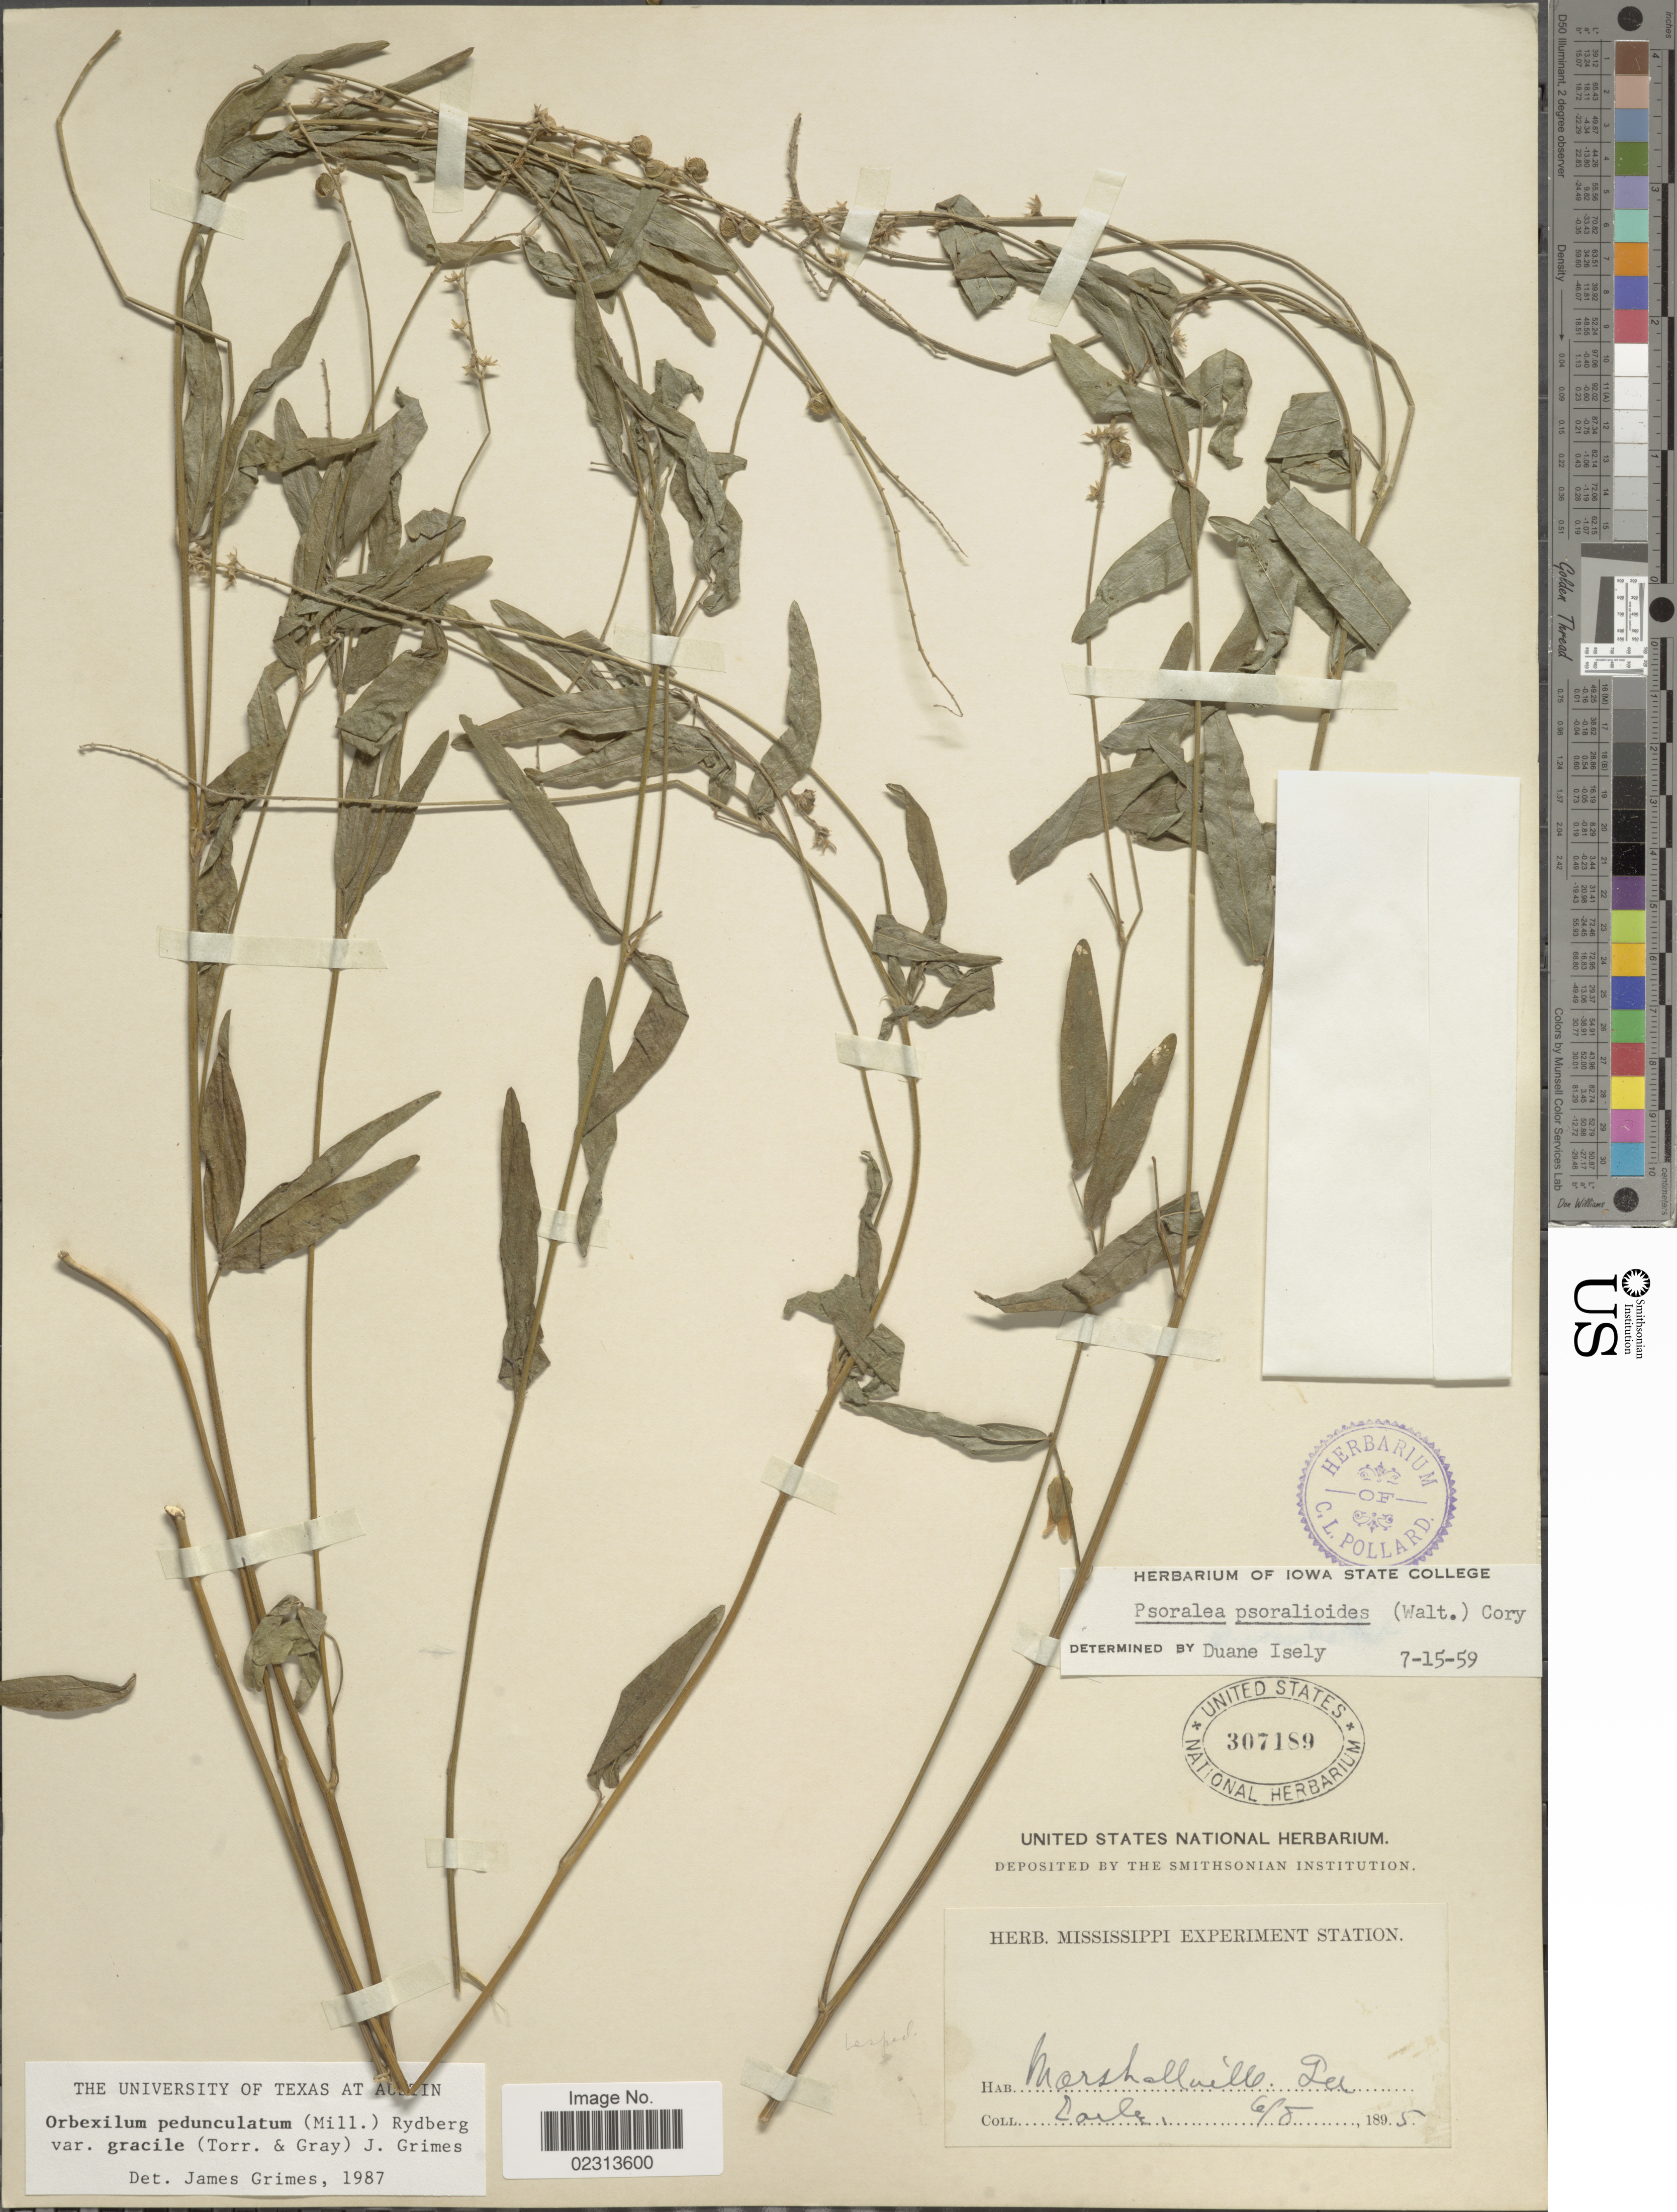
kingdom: Plantae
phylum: Tracheophyta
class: Magnoliopsida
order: Fabales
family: Fabaceae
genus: Orbexilum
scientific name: Orbexilum pedunculatum var. gracile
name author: (Torr. & A. Gray) J.W. Grimes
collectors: -. Earle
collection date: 1895-06-08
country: United States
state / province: Georgia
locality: Marshallville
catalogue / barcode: US 307189